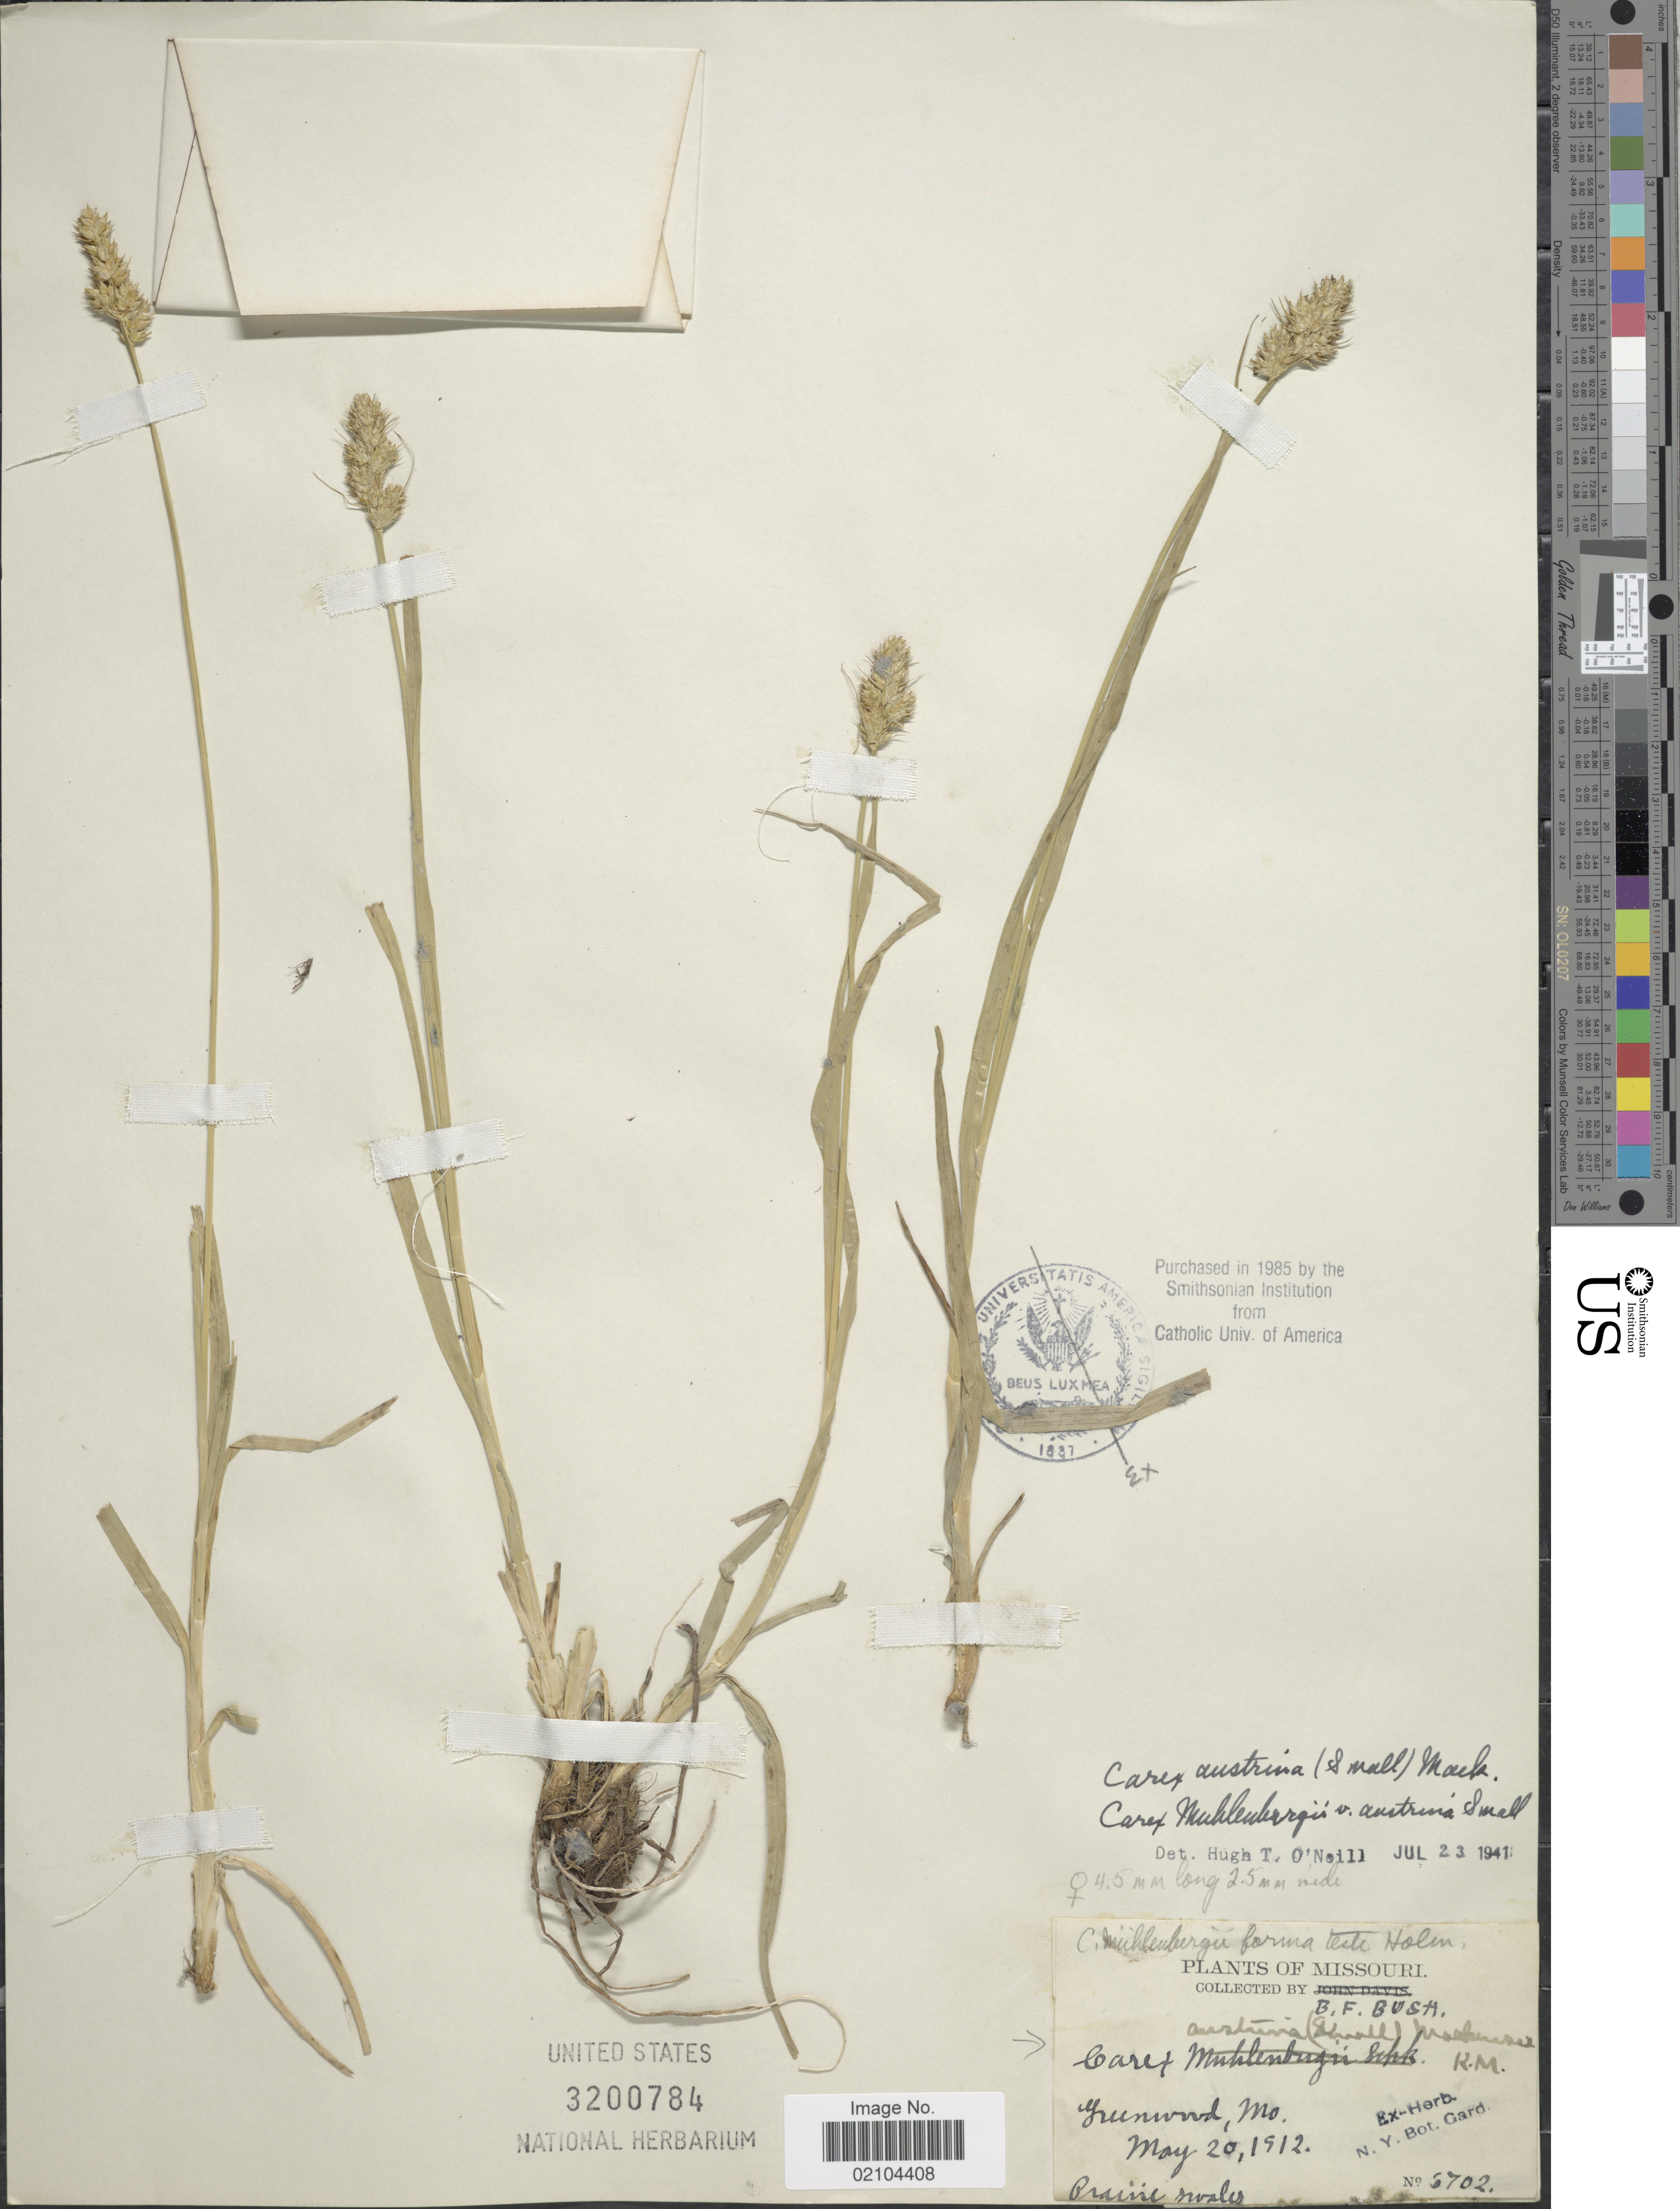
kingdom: Plantae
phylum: Tracheophyta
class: Liliopsida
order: Poales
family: Cyperaceae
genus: Carex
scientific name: Carex austrina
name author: Mack.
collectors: B. F. Bush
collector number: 5702*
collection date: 1912-05-20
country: United States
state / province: Missouri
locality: Greenwood, prairie swales.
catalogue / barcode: US 3200784